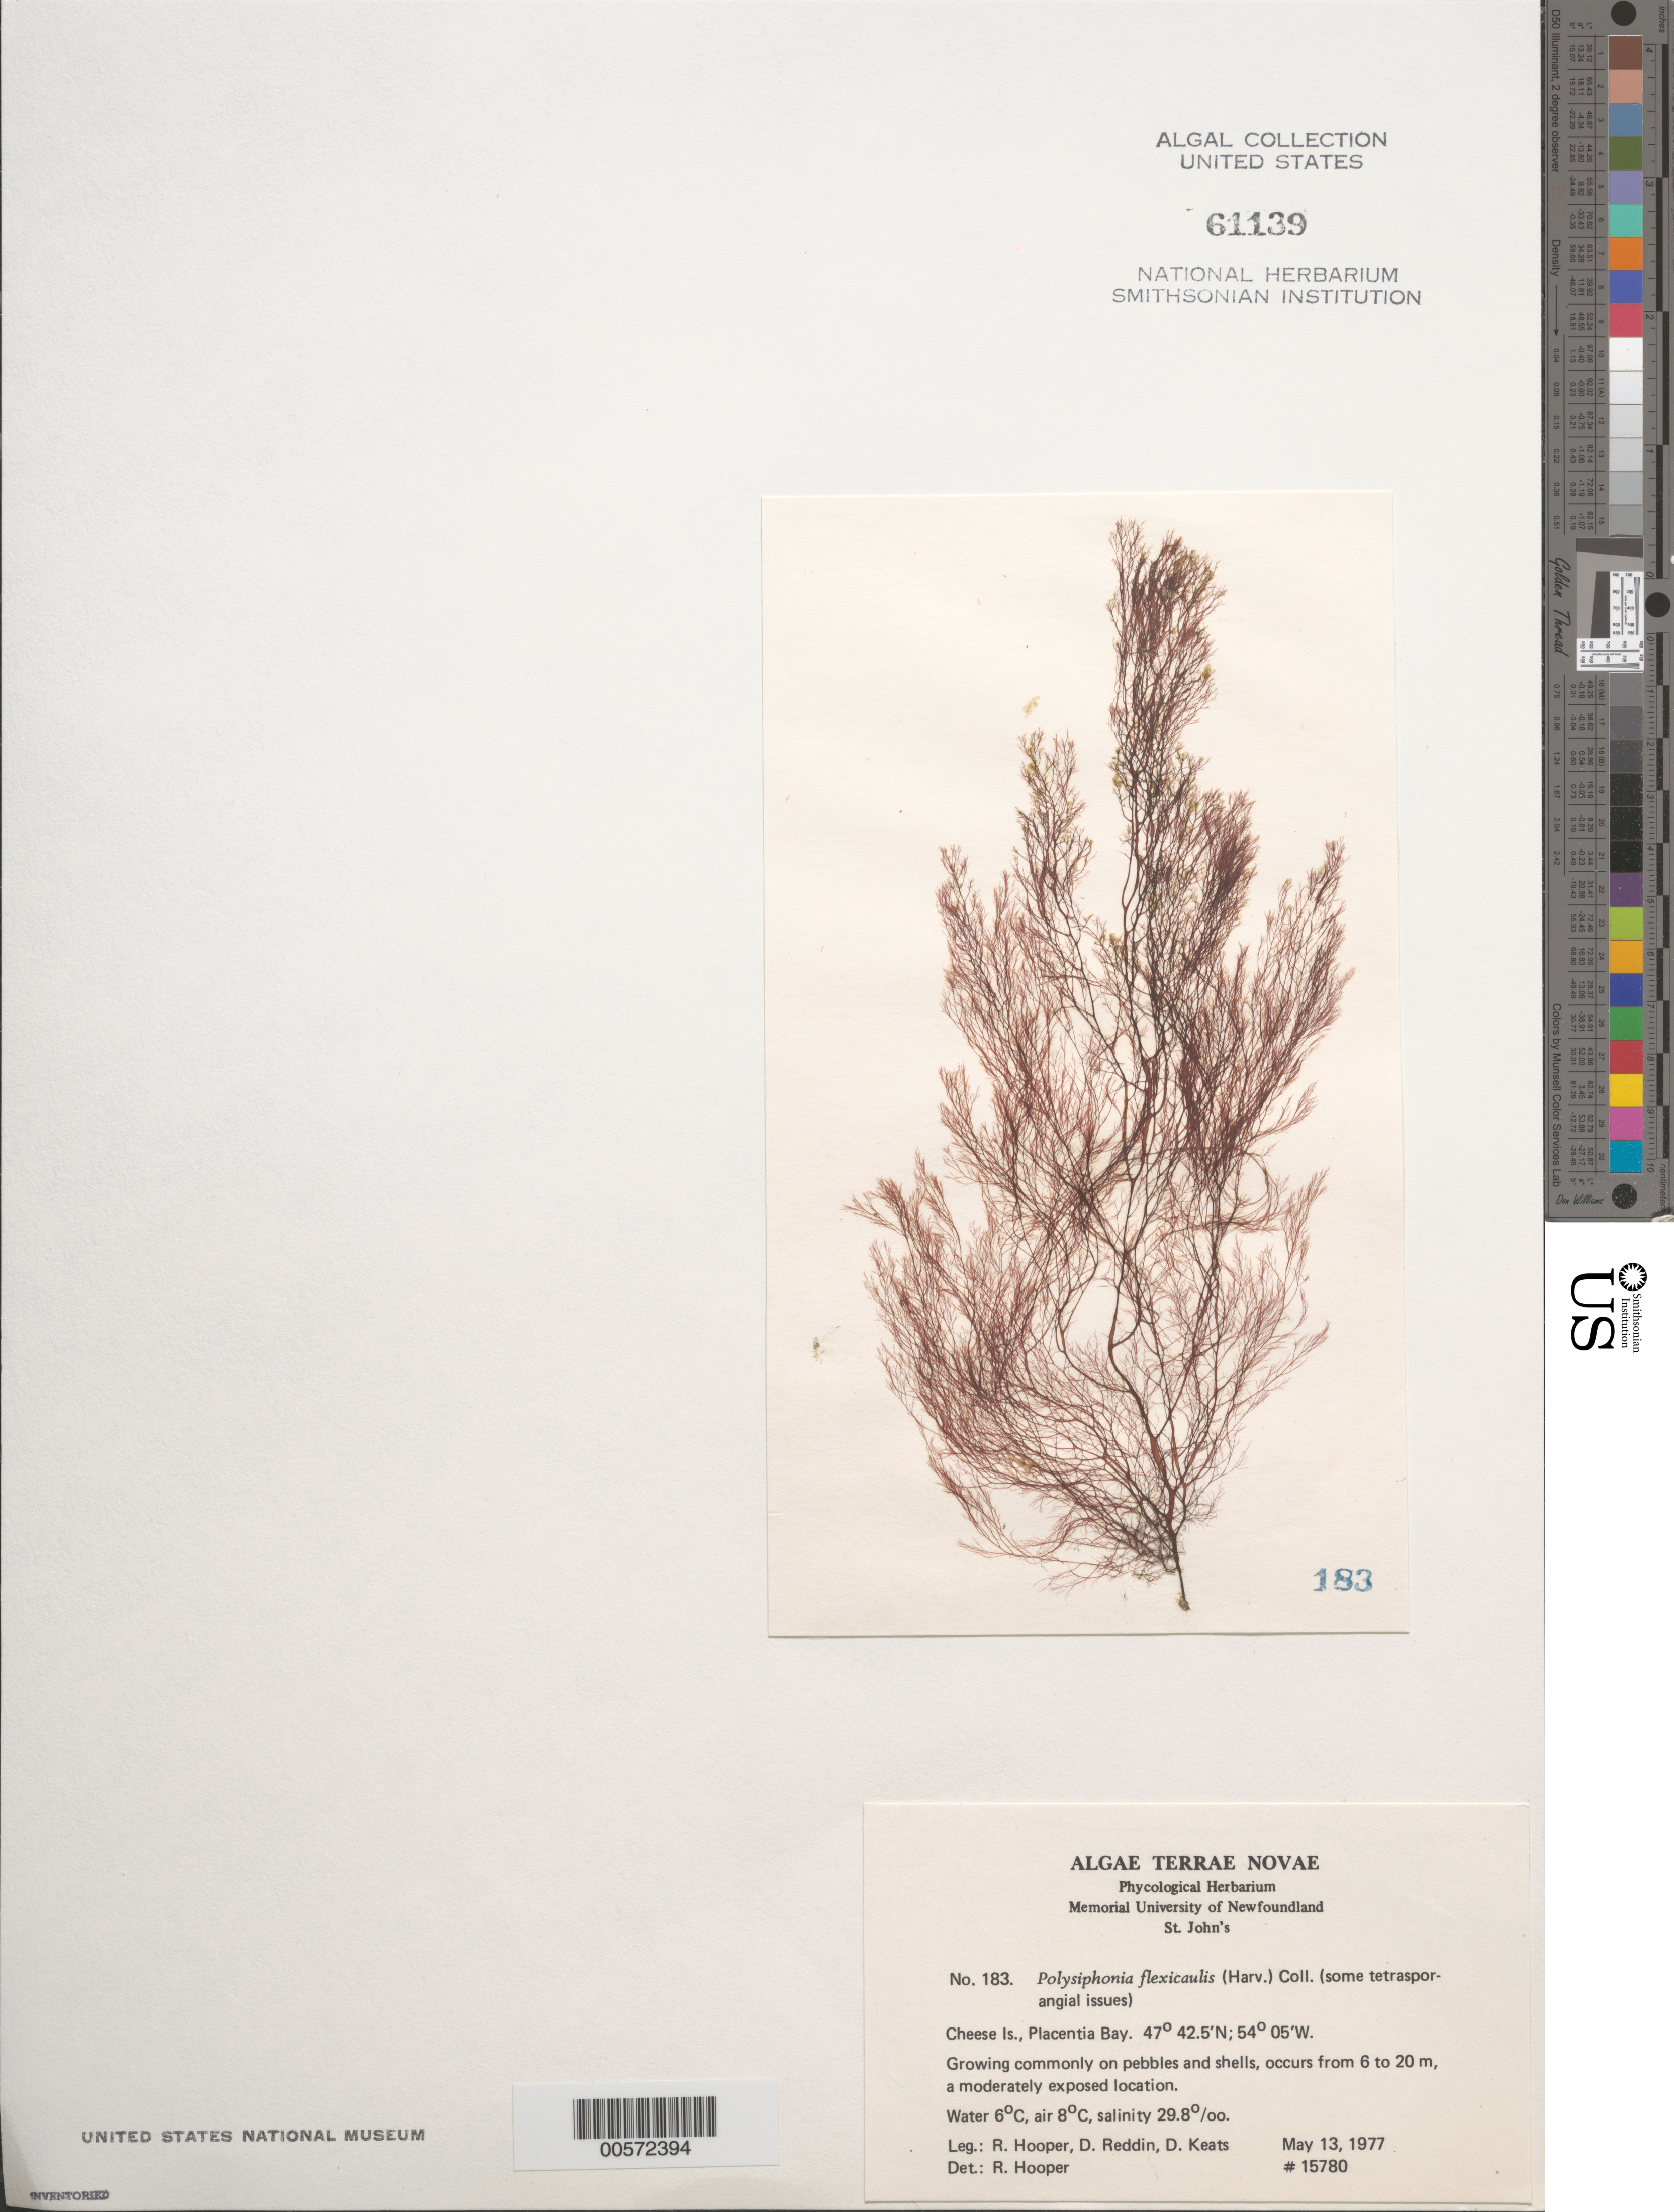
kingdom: Plantae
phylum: Rhodophyta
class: Florideophyceae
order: Ceramiales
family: Rhodomelaceae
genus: Leptosiphonia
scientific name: Leptosiphonia flexicaulis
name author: (Harv.) Savoie & G.W. Saunders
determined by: Algae name updating Project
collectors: R. G. Hooper, D. Reddin & D. Keats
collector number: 15780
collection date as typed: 13 May 1977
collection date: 1977-05-13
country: Canada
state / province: Newfoundland and Labrador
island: Cheese Island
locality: Placentia Bay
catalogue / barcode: US 61139